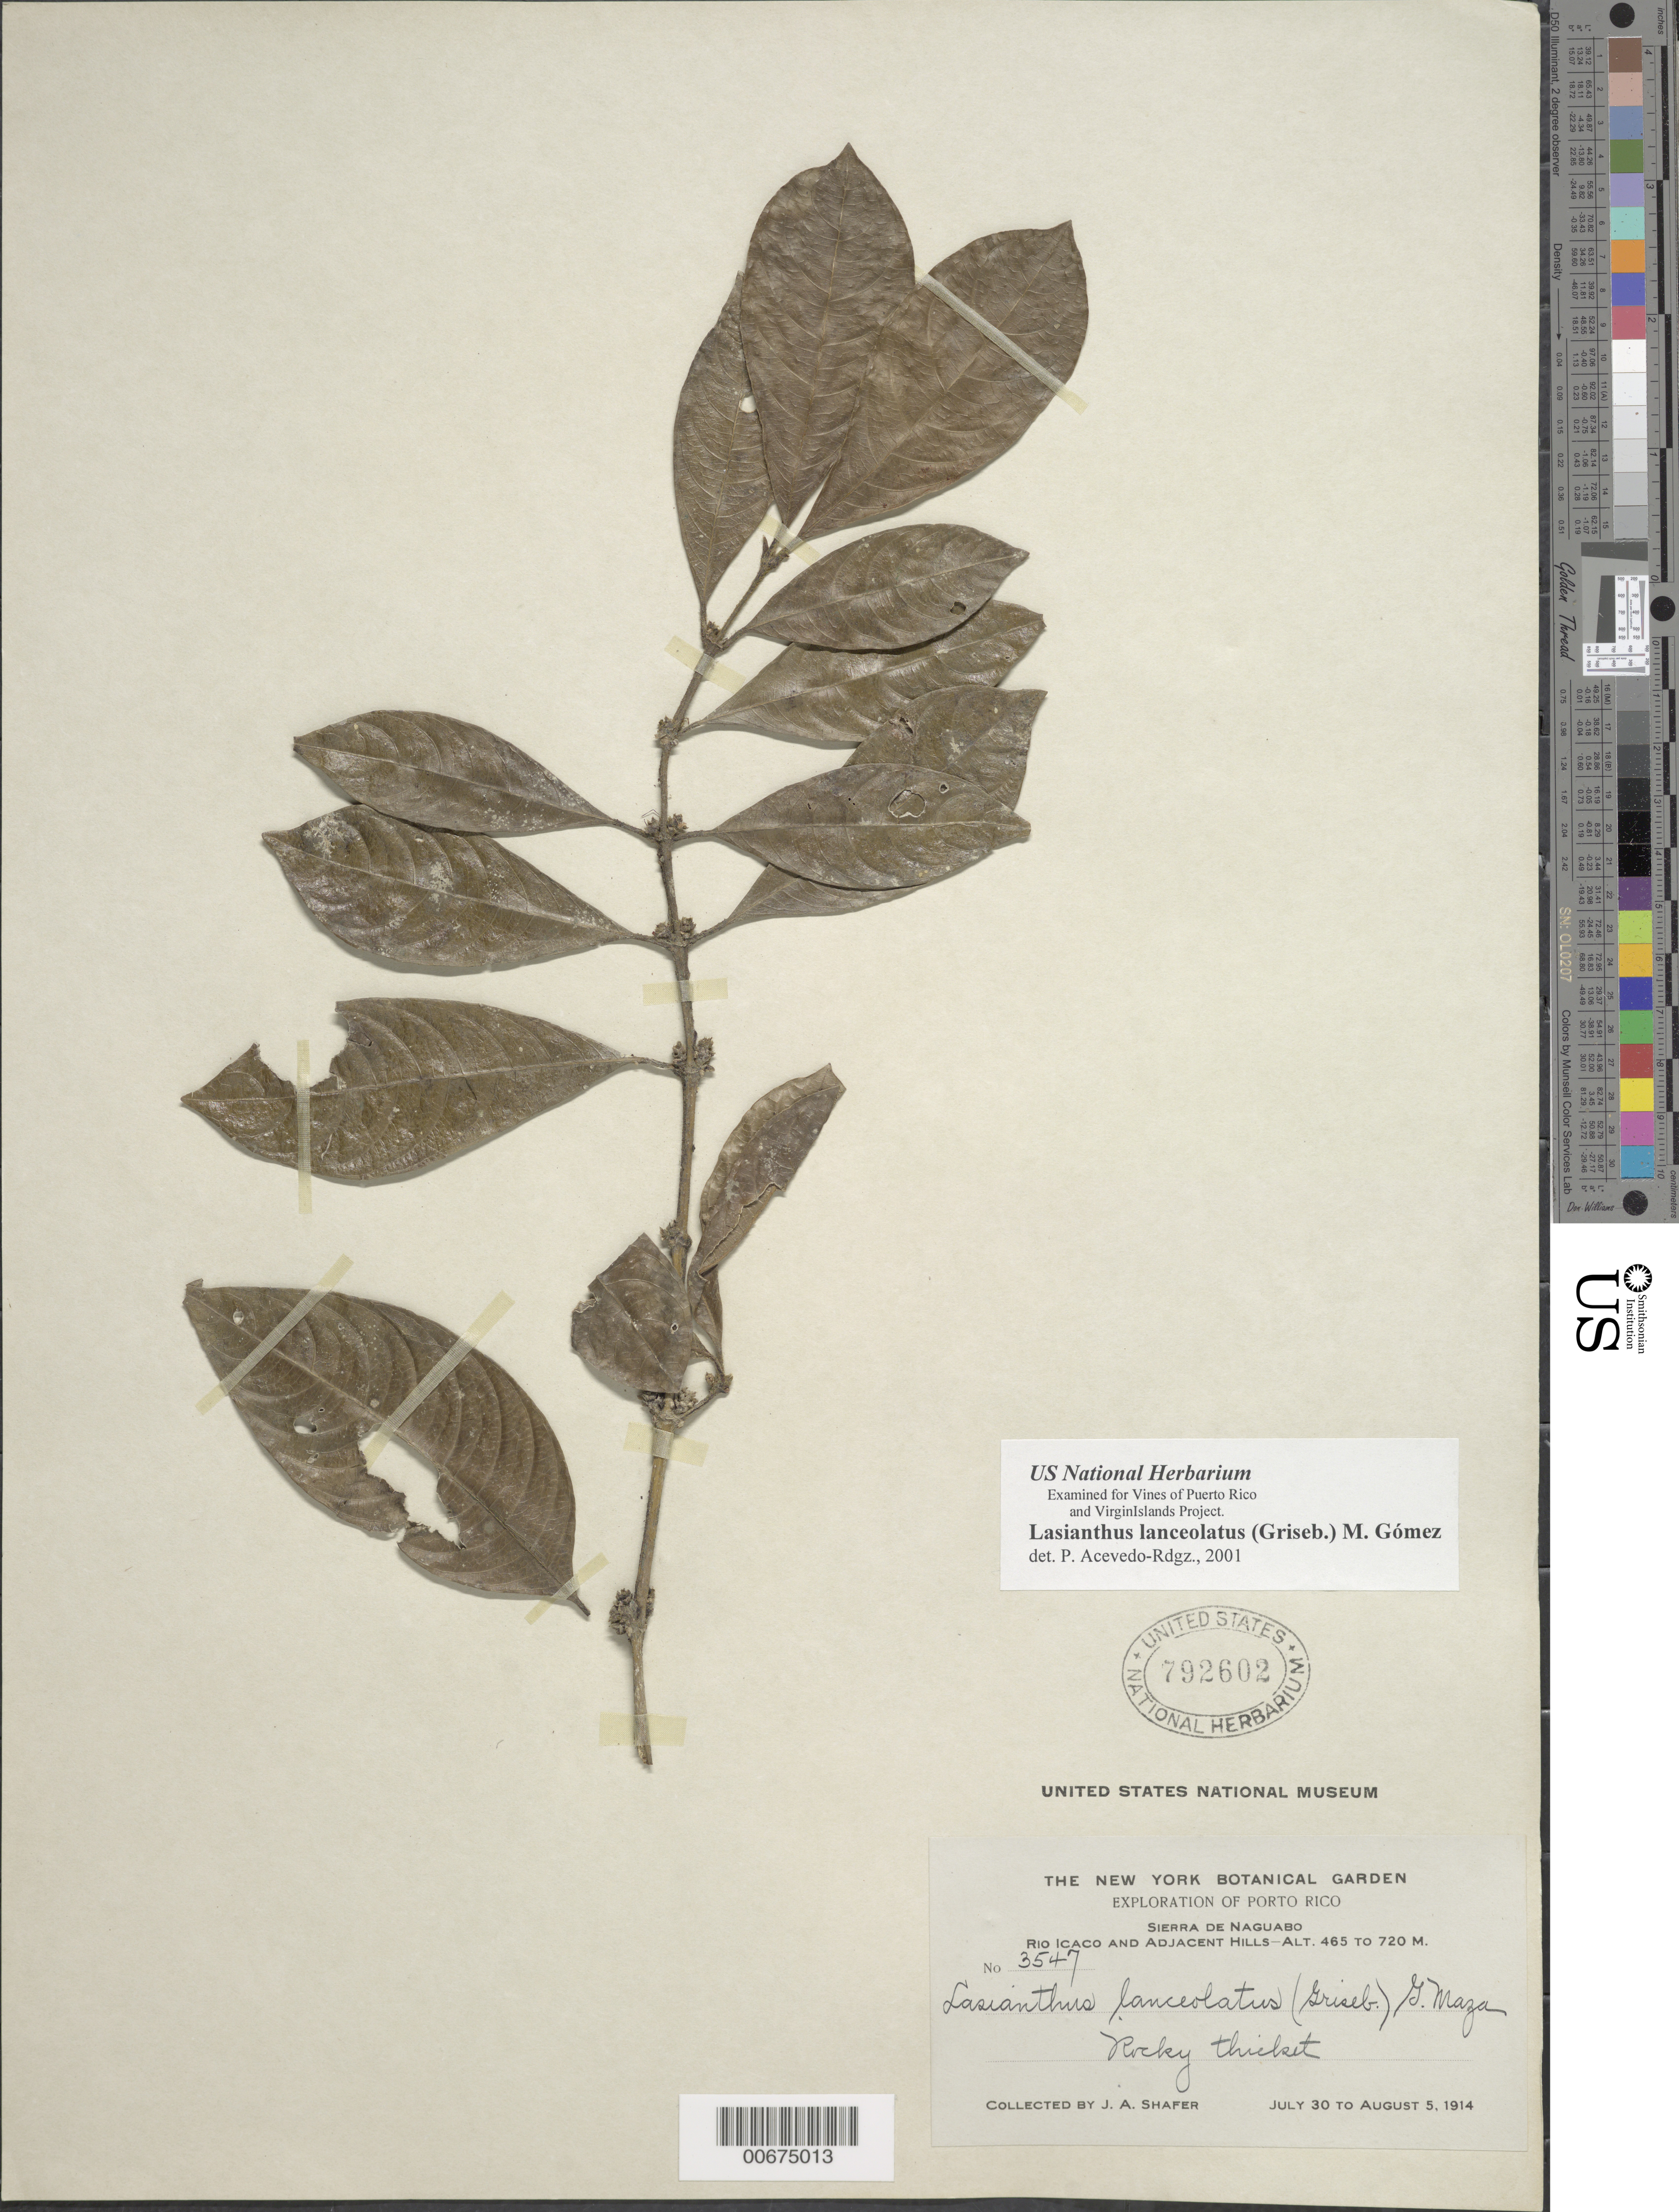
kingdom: Plantae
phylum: Tracheophyta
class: Magnoliopsida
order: Gentianales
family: Rubiaceae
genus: Lasianthus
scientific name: Lasianthus lanceolatus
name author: (Griseb.) Urb.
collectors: J. A. Shafer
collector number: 3547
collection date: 1914-07-30/1914-08-05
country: Puerto Rico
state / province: Naguabo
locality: Sierra de Naguabo, Rio Icaco and Adjacent Hills, Porto Rico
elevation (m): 465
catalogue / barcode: US 792602